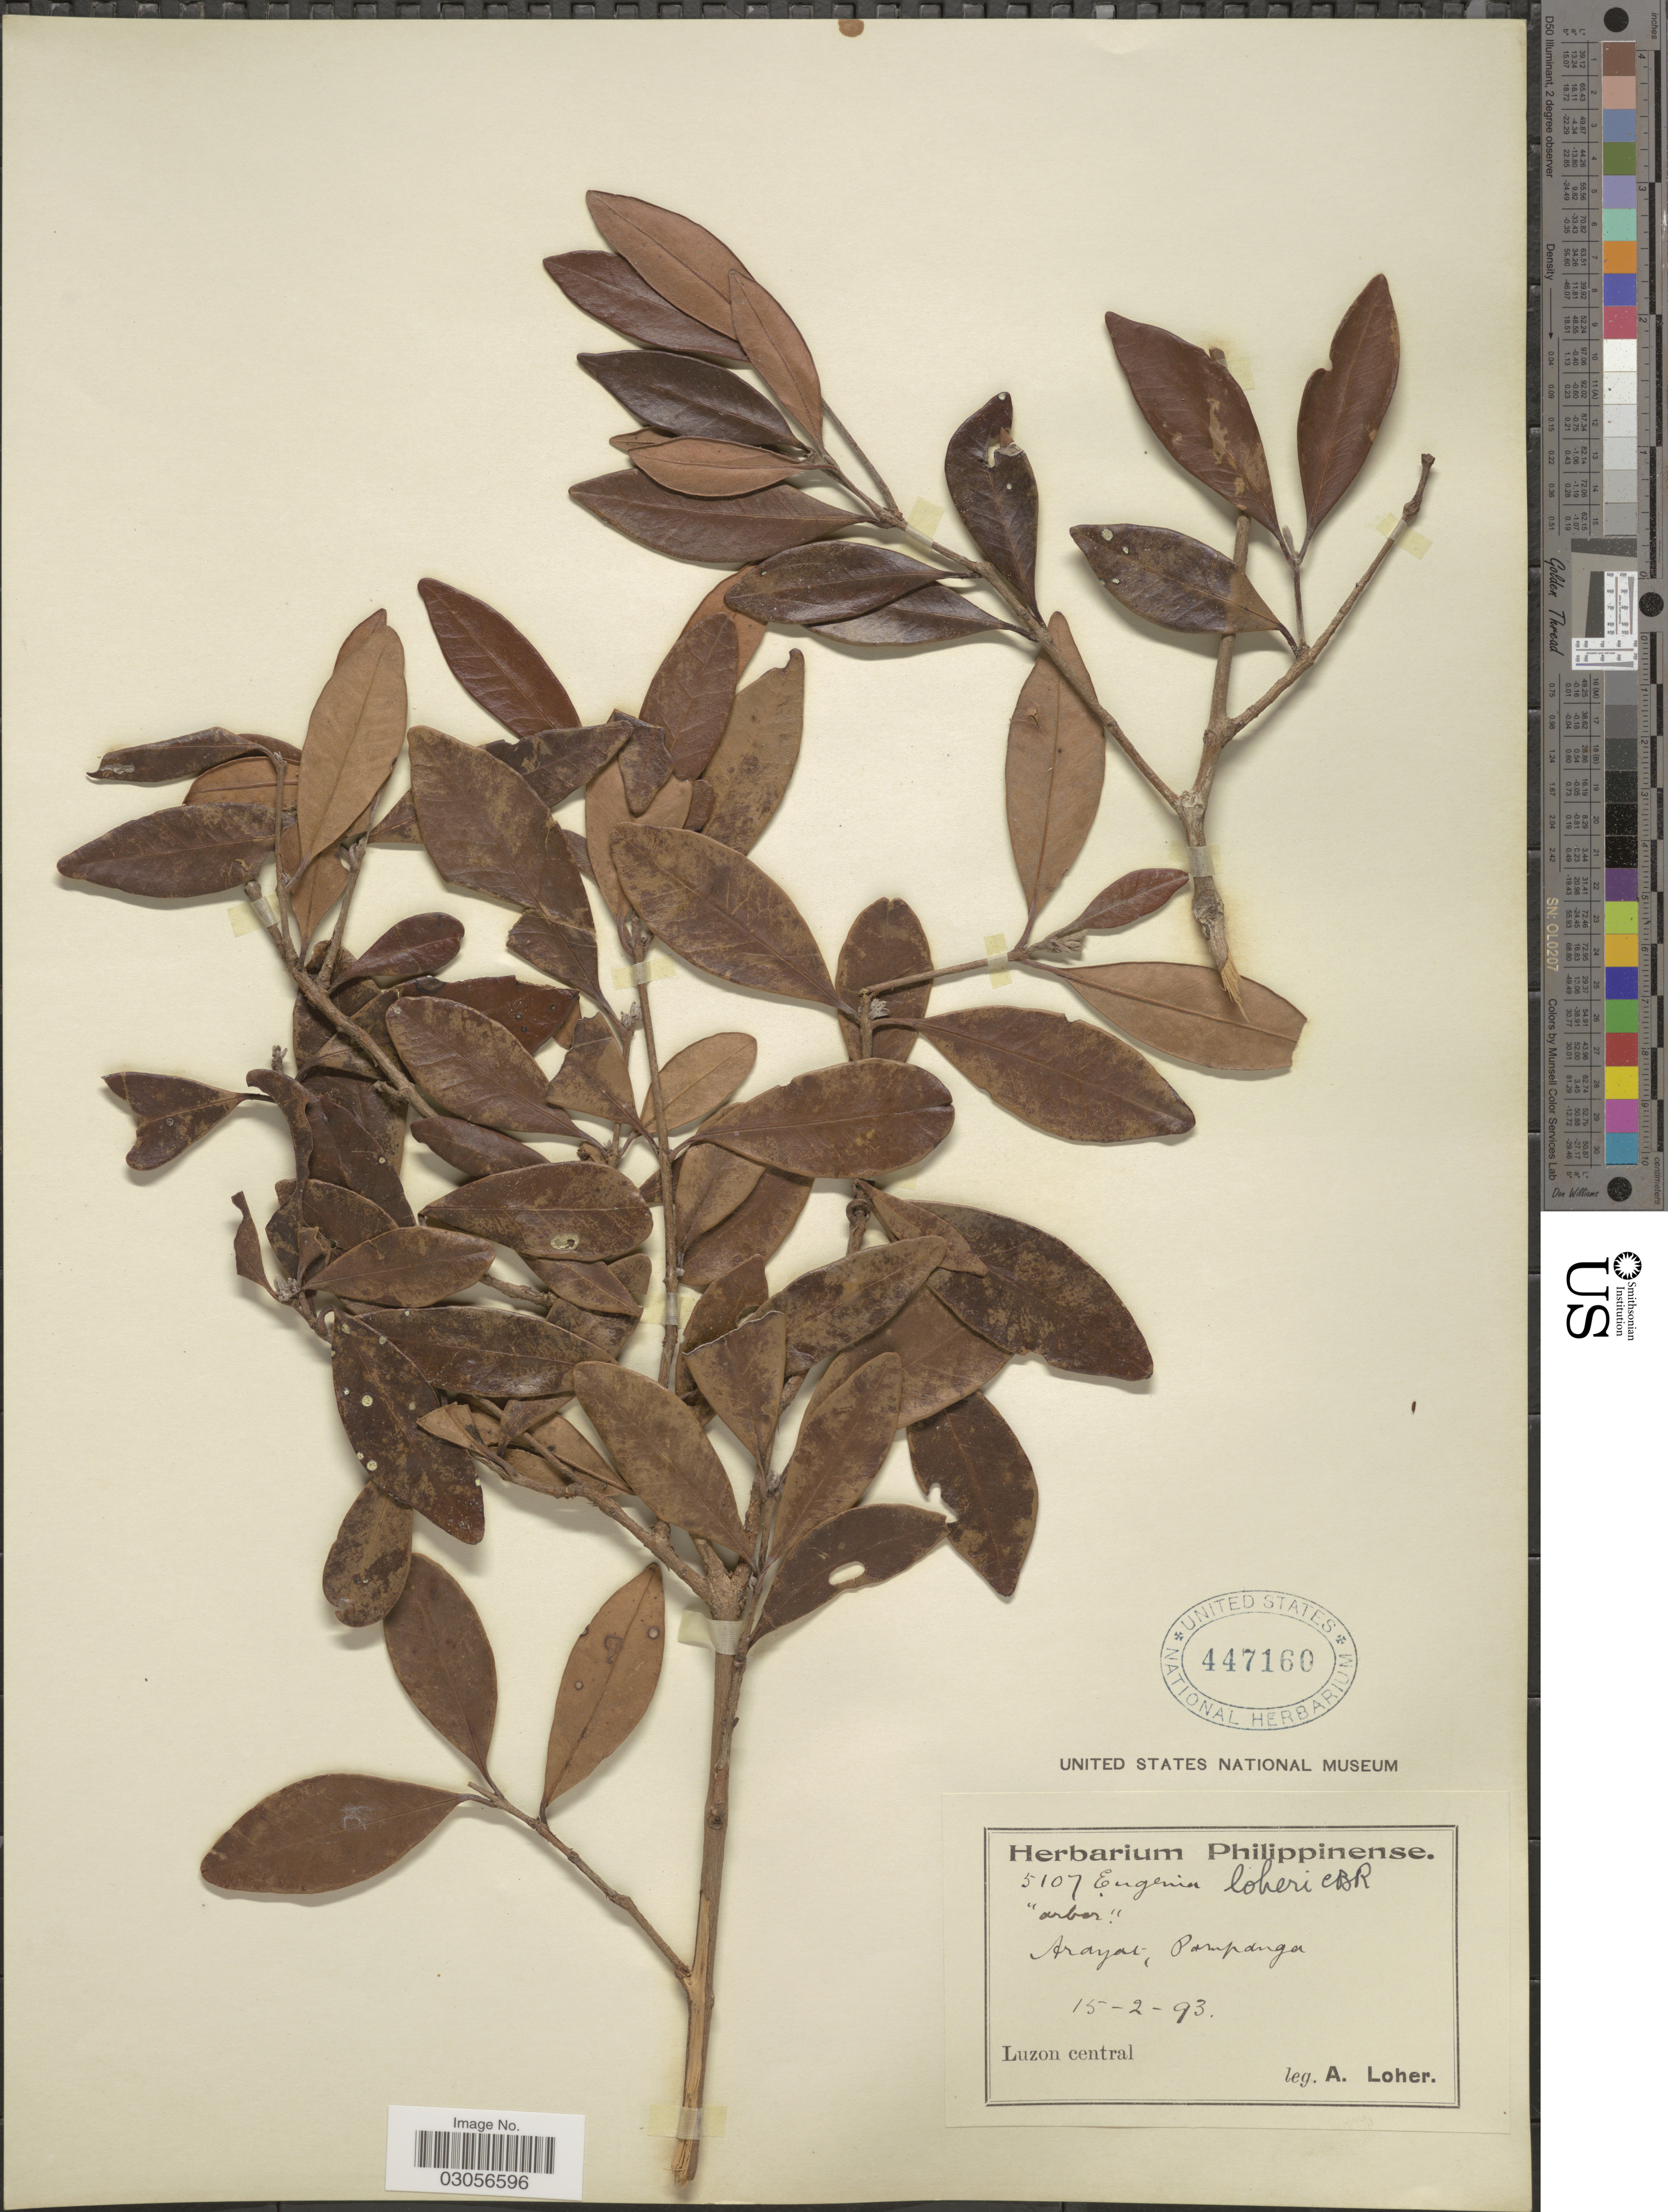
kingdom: Plantae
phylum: Tracheophyta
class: Magnoliopsida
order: Myrtales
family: Myrtaceae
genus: Eugenia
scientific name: Eugenia loheri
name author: C.B. Rob.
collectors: A. Loher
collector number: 5107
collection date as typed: Transcribed d/m/y: 15/2/93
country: Philippines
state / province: Central Luzon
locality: Arayat, Pampanga. Luzon central.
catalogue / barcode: US 447160